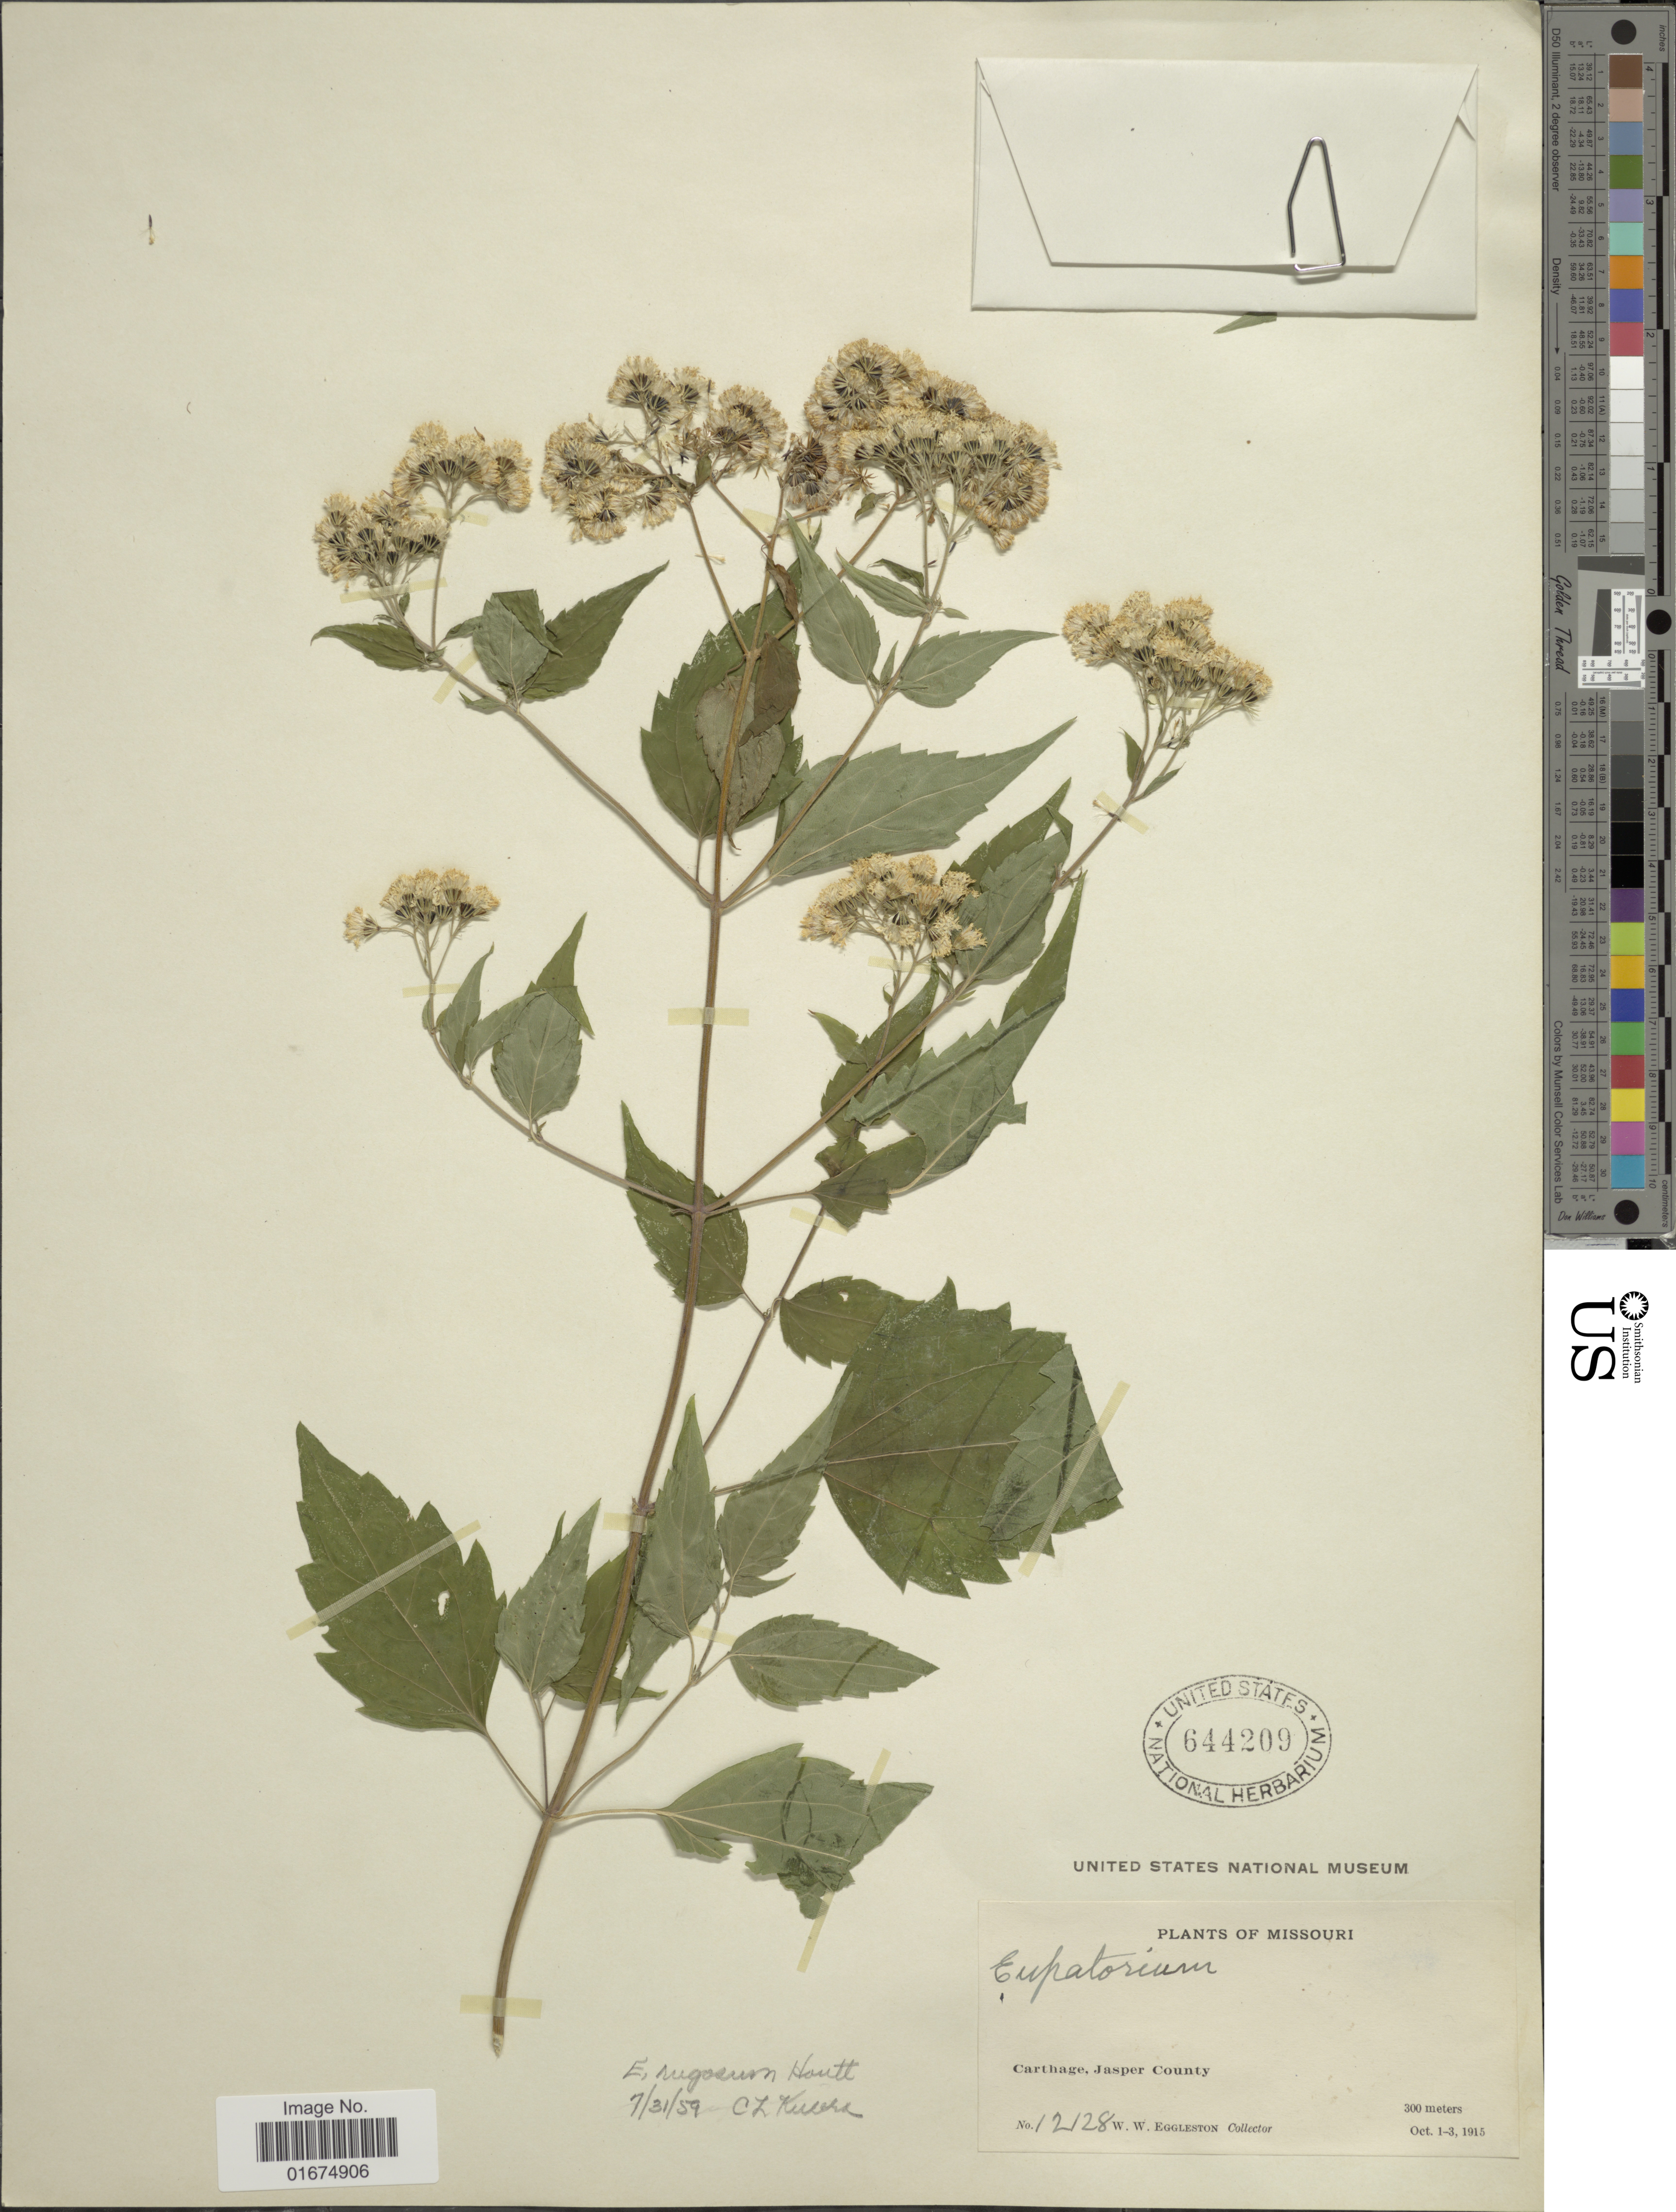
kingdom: Plantae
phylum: Tracheophyta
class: Magnoliopsida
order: Asterales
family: Asteraceae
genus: Ageratina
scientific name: Ageratina altissima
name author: (L.) R.M. King & H. Rob.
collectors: W. W. Eggleston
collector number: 12128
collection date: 1915-10-01/1915-10-03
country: United States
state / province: Missouri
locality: Carthage, Jasper County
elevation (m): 300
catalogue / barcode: US 644209